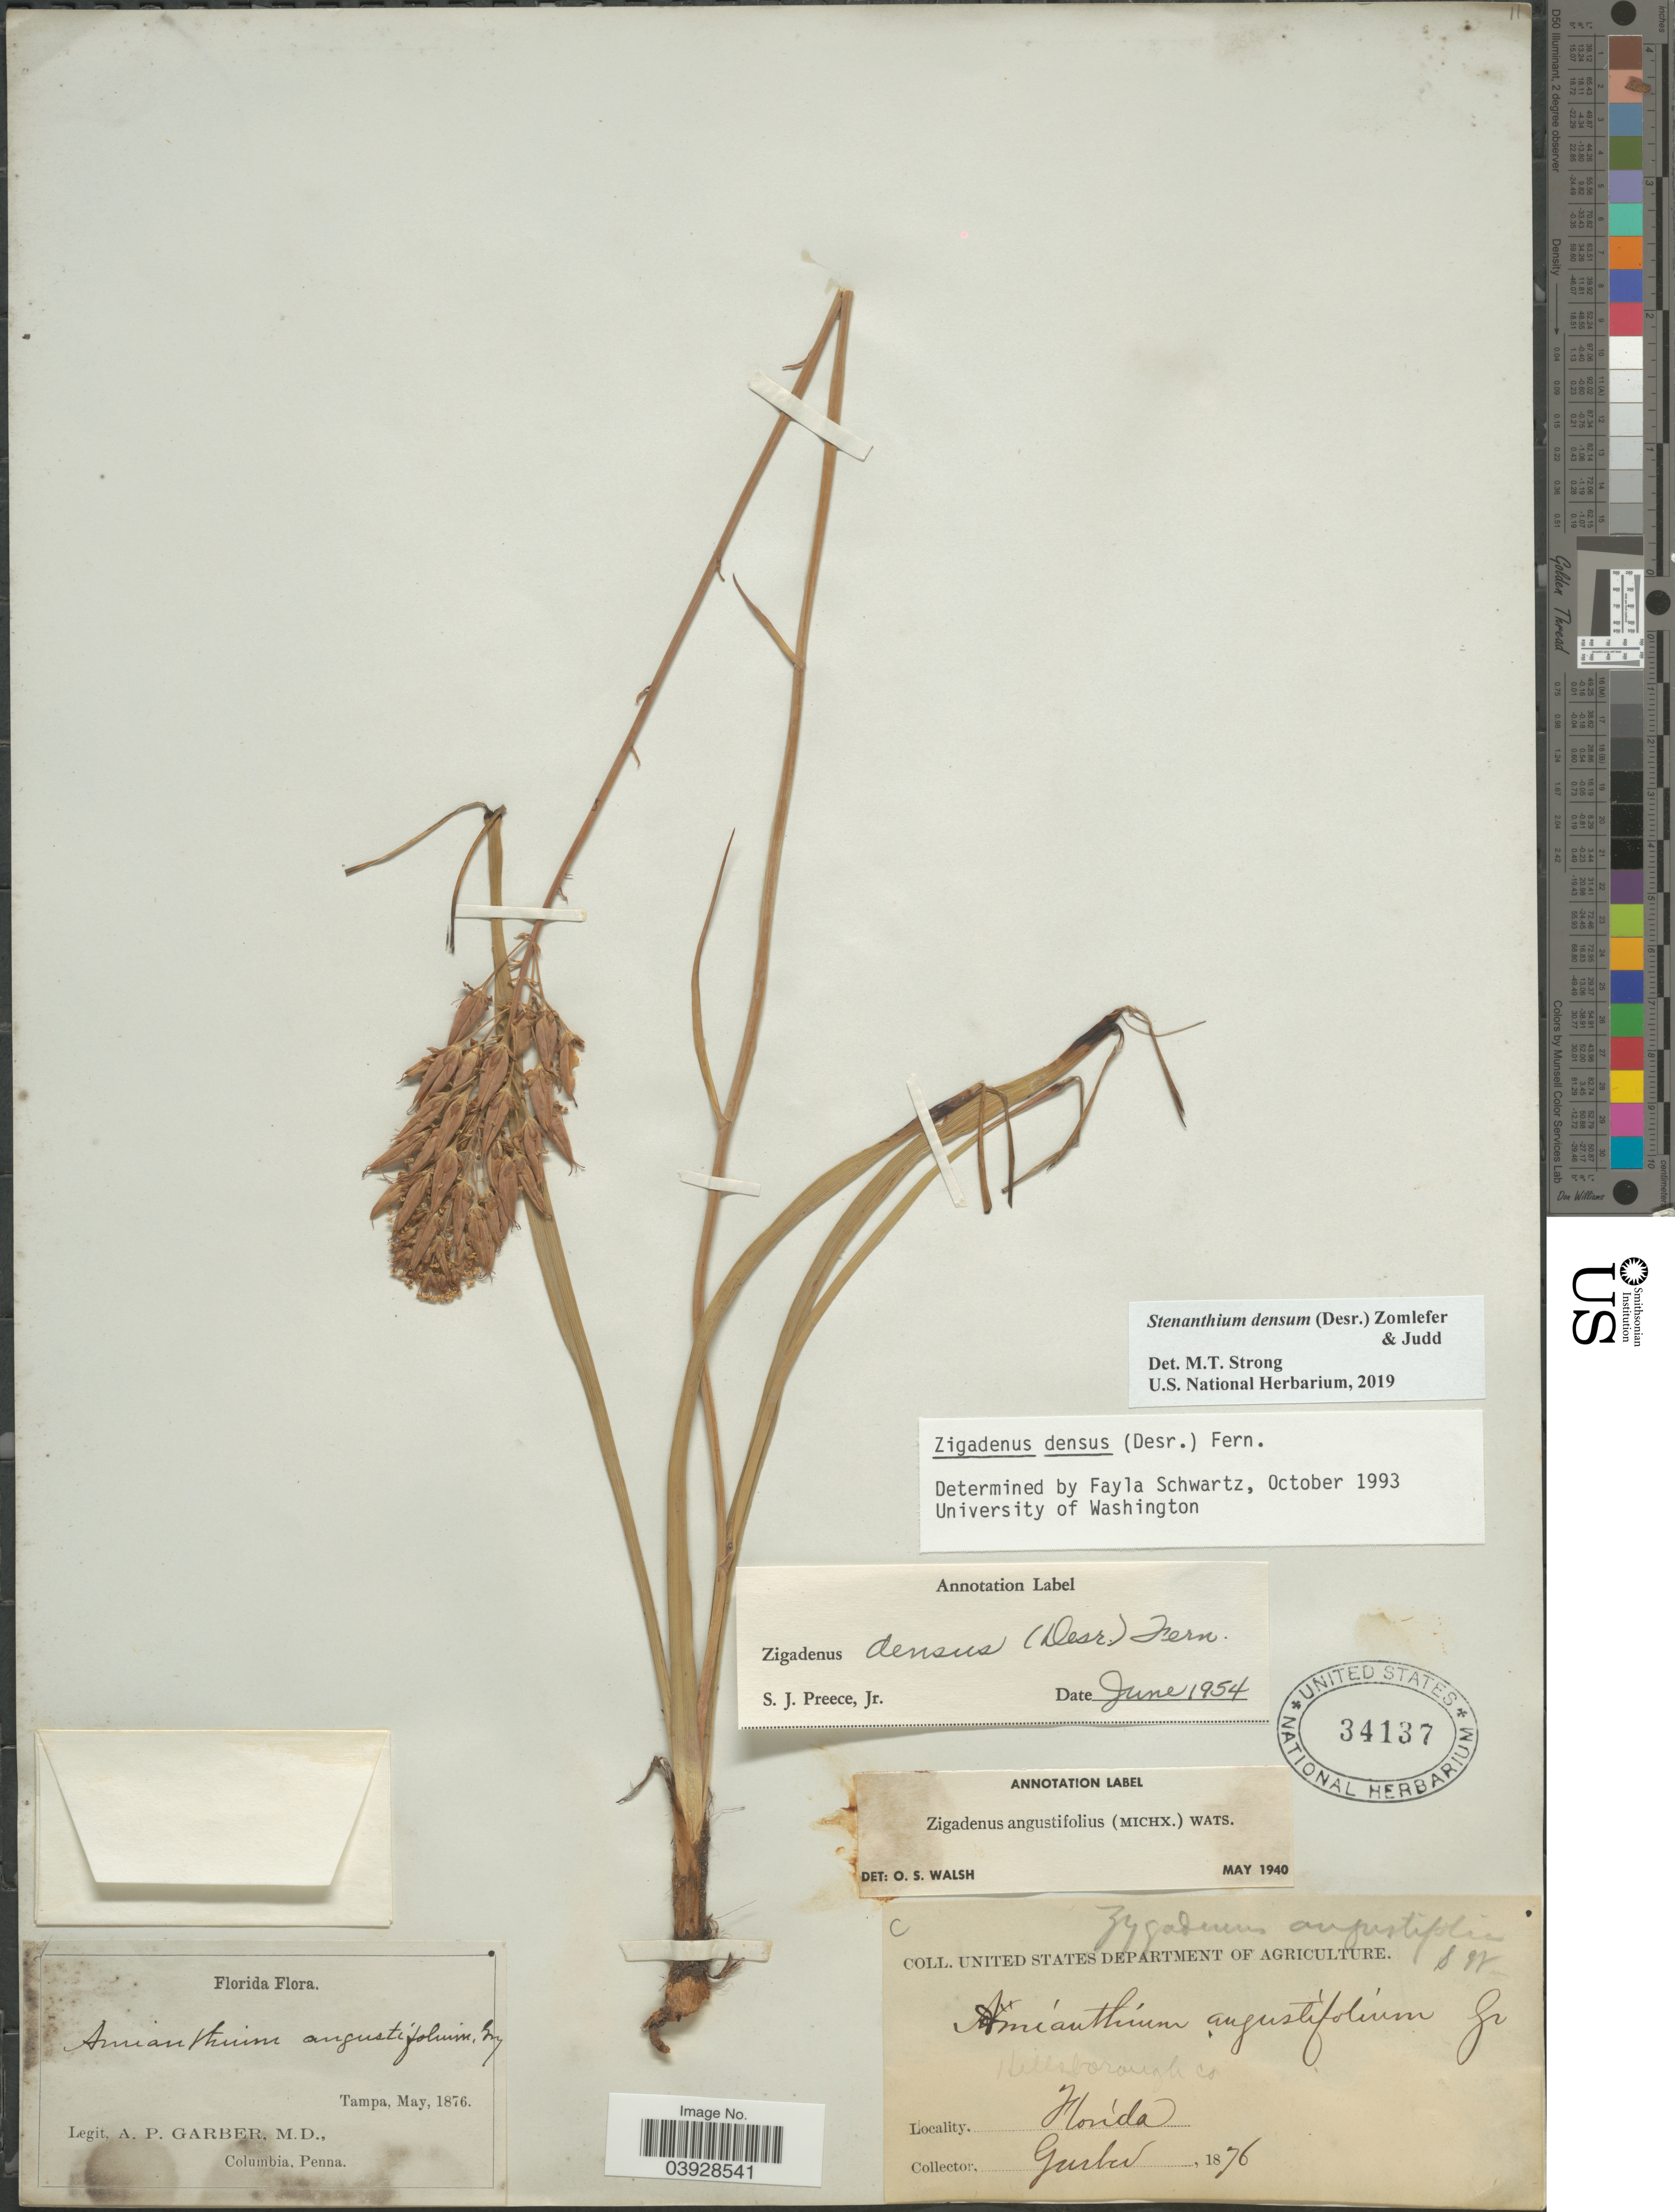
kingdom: Plantae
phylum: Tracheophyta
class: Liliopsida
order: Liliales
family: Melanthiaceae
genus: Stenanthium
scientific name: Stenanthium densum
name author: (Desr.) Zomlefer & Judd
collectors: A. P. Garber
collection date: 1876-05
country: United States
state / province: Florida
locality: Tampa.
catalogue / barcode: US 34137